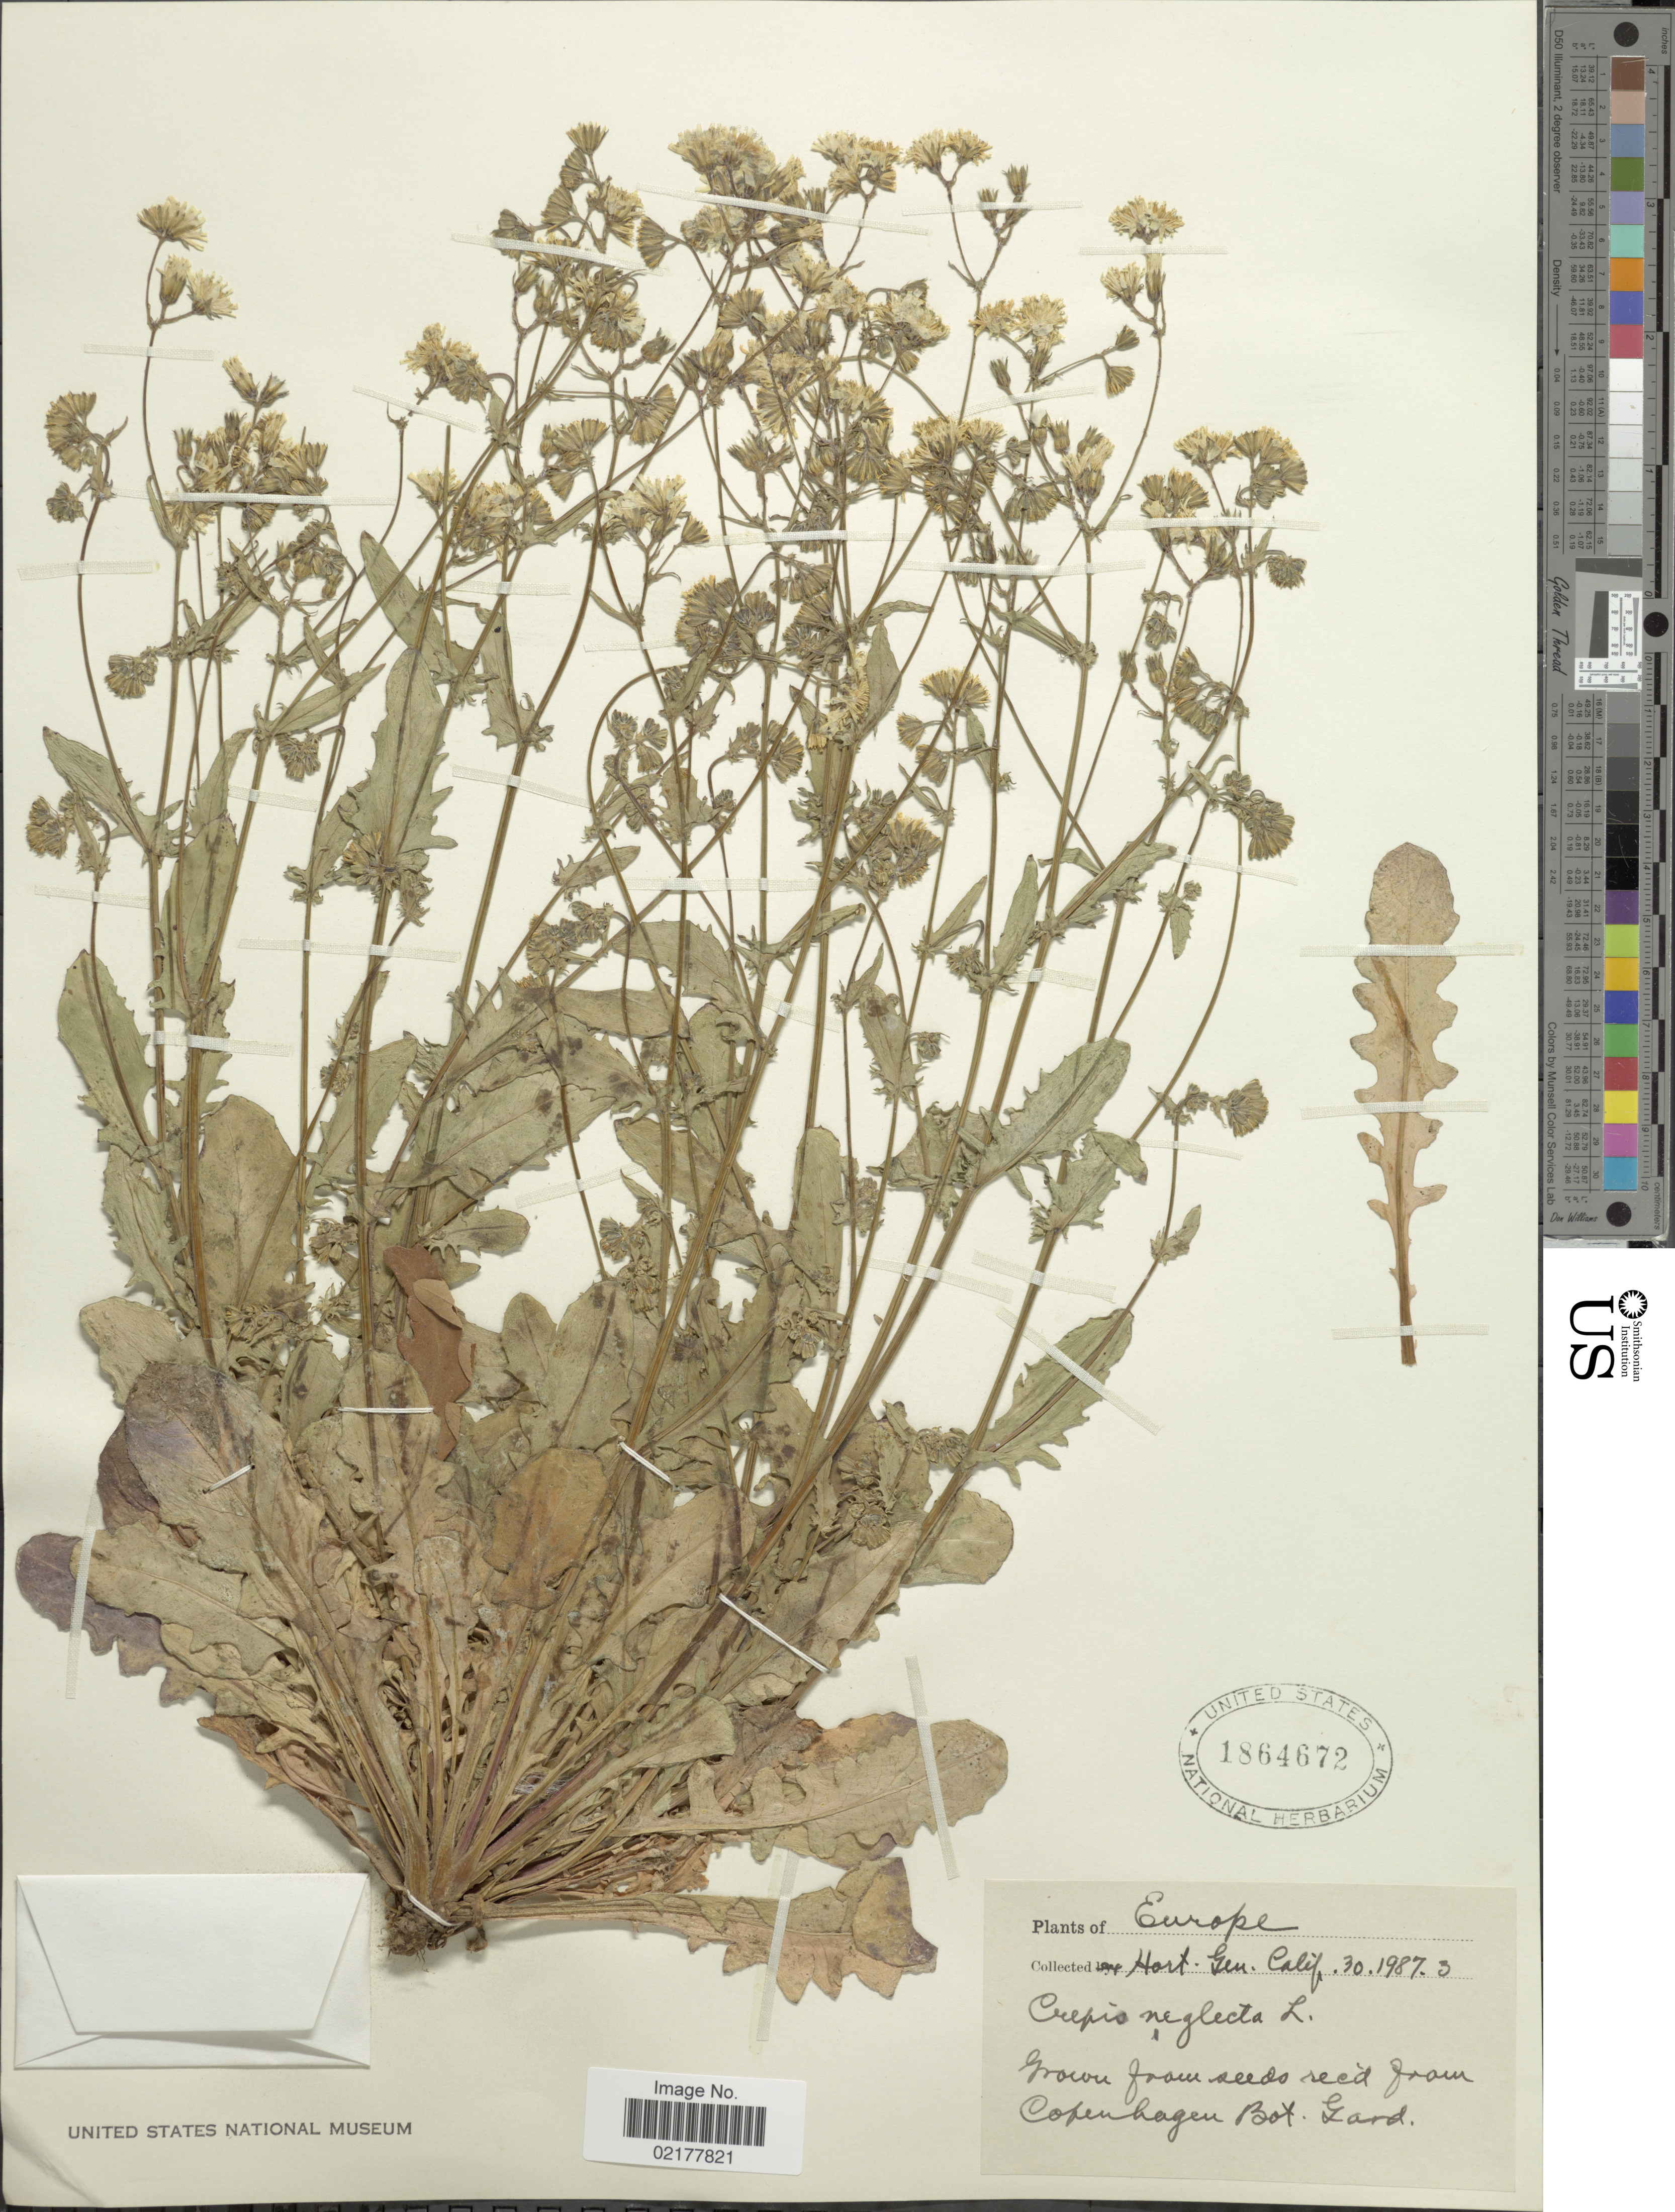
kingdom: Plantae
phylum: Tracheophyta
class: Magnoliopsida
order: Asterales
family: Asteraceae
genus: Crepis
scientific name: Crepis neglecta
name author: L.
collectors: Hort. Gen. Calif.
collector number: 3019873?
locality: Europe [unsure placement]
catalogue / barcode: US 1864672